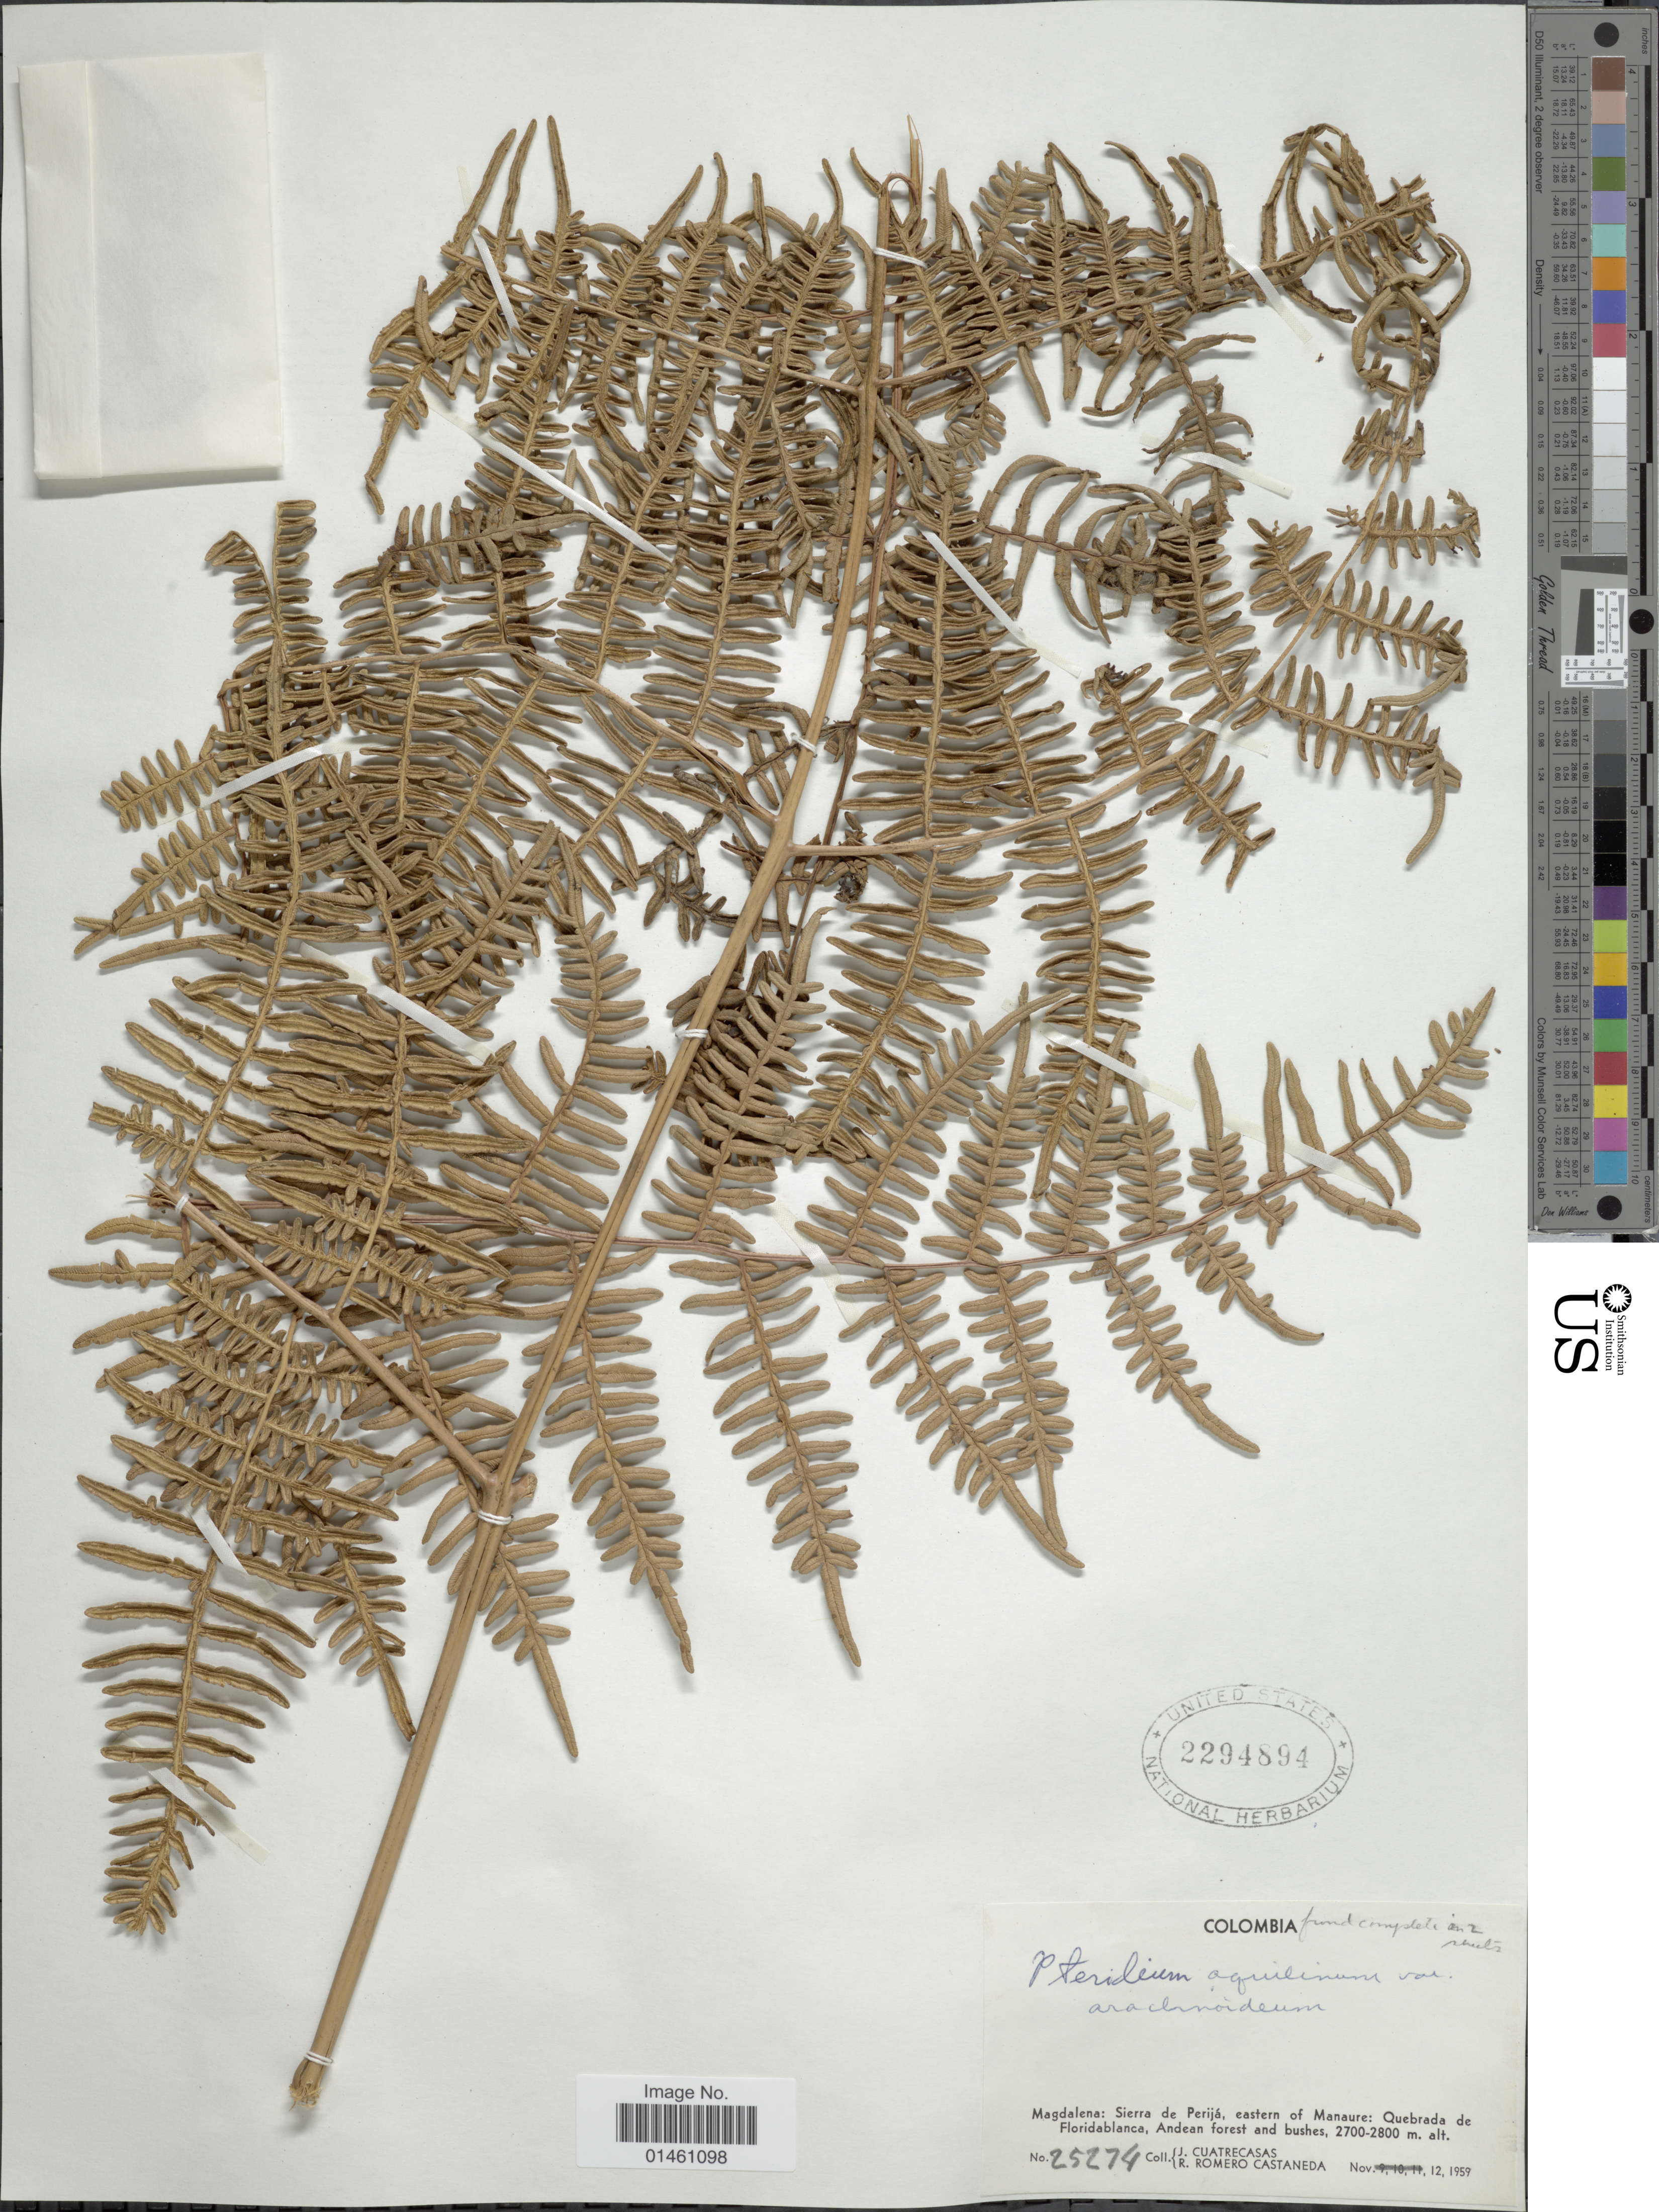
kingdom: Plantae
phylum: Tracheophyta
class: Polypodiopsida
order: Polypodiales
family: Dennstaedtiaceae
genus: Pteridium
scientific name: Pteridium aquilinum var. arachnoideum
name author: (Kaulf.) Herter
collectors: J. Cuatrecasas & R. Romero Castañeda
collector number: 25274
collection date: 1959-11-12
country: Colombia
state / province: Magdalena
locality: Sierra de Perijá, eastern of Manaure: Quebrada de Floridablanca, Andean forest and bushes.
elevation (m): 2700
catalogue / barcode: US 2294894